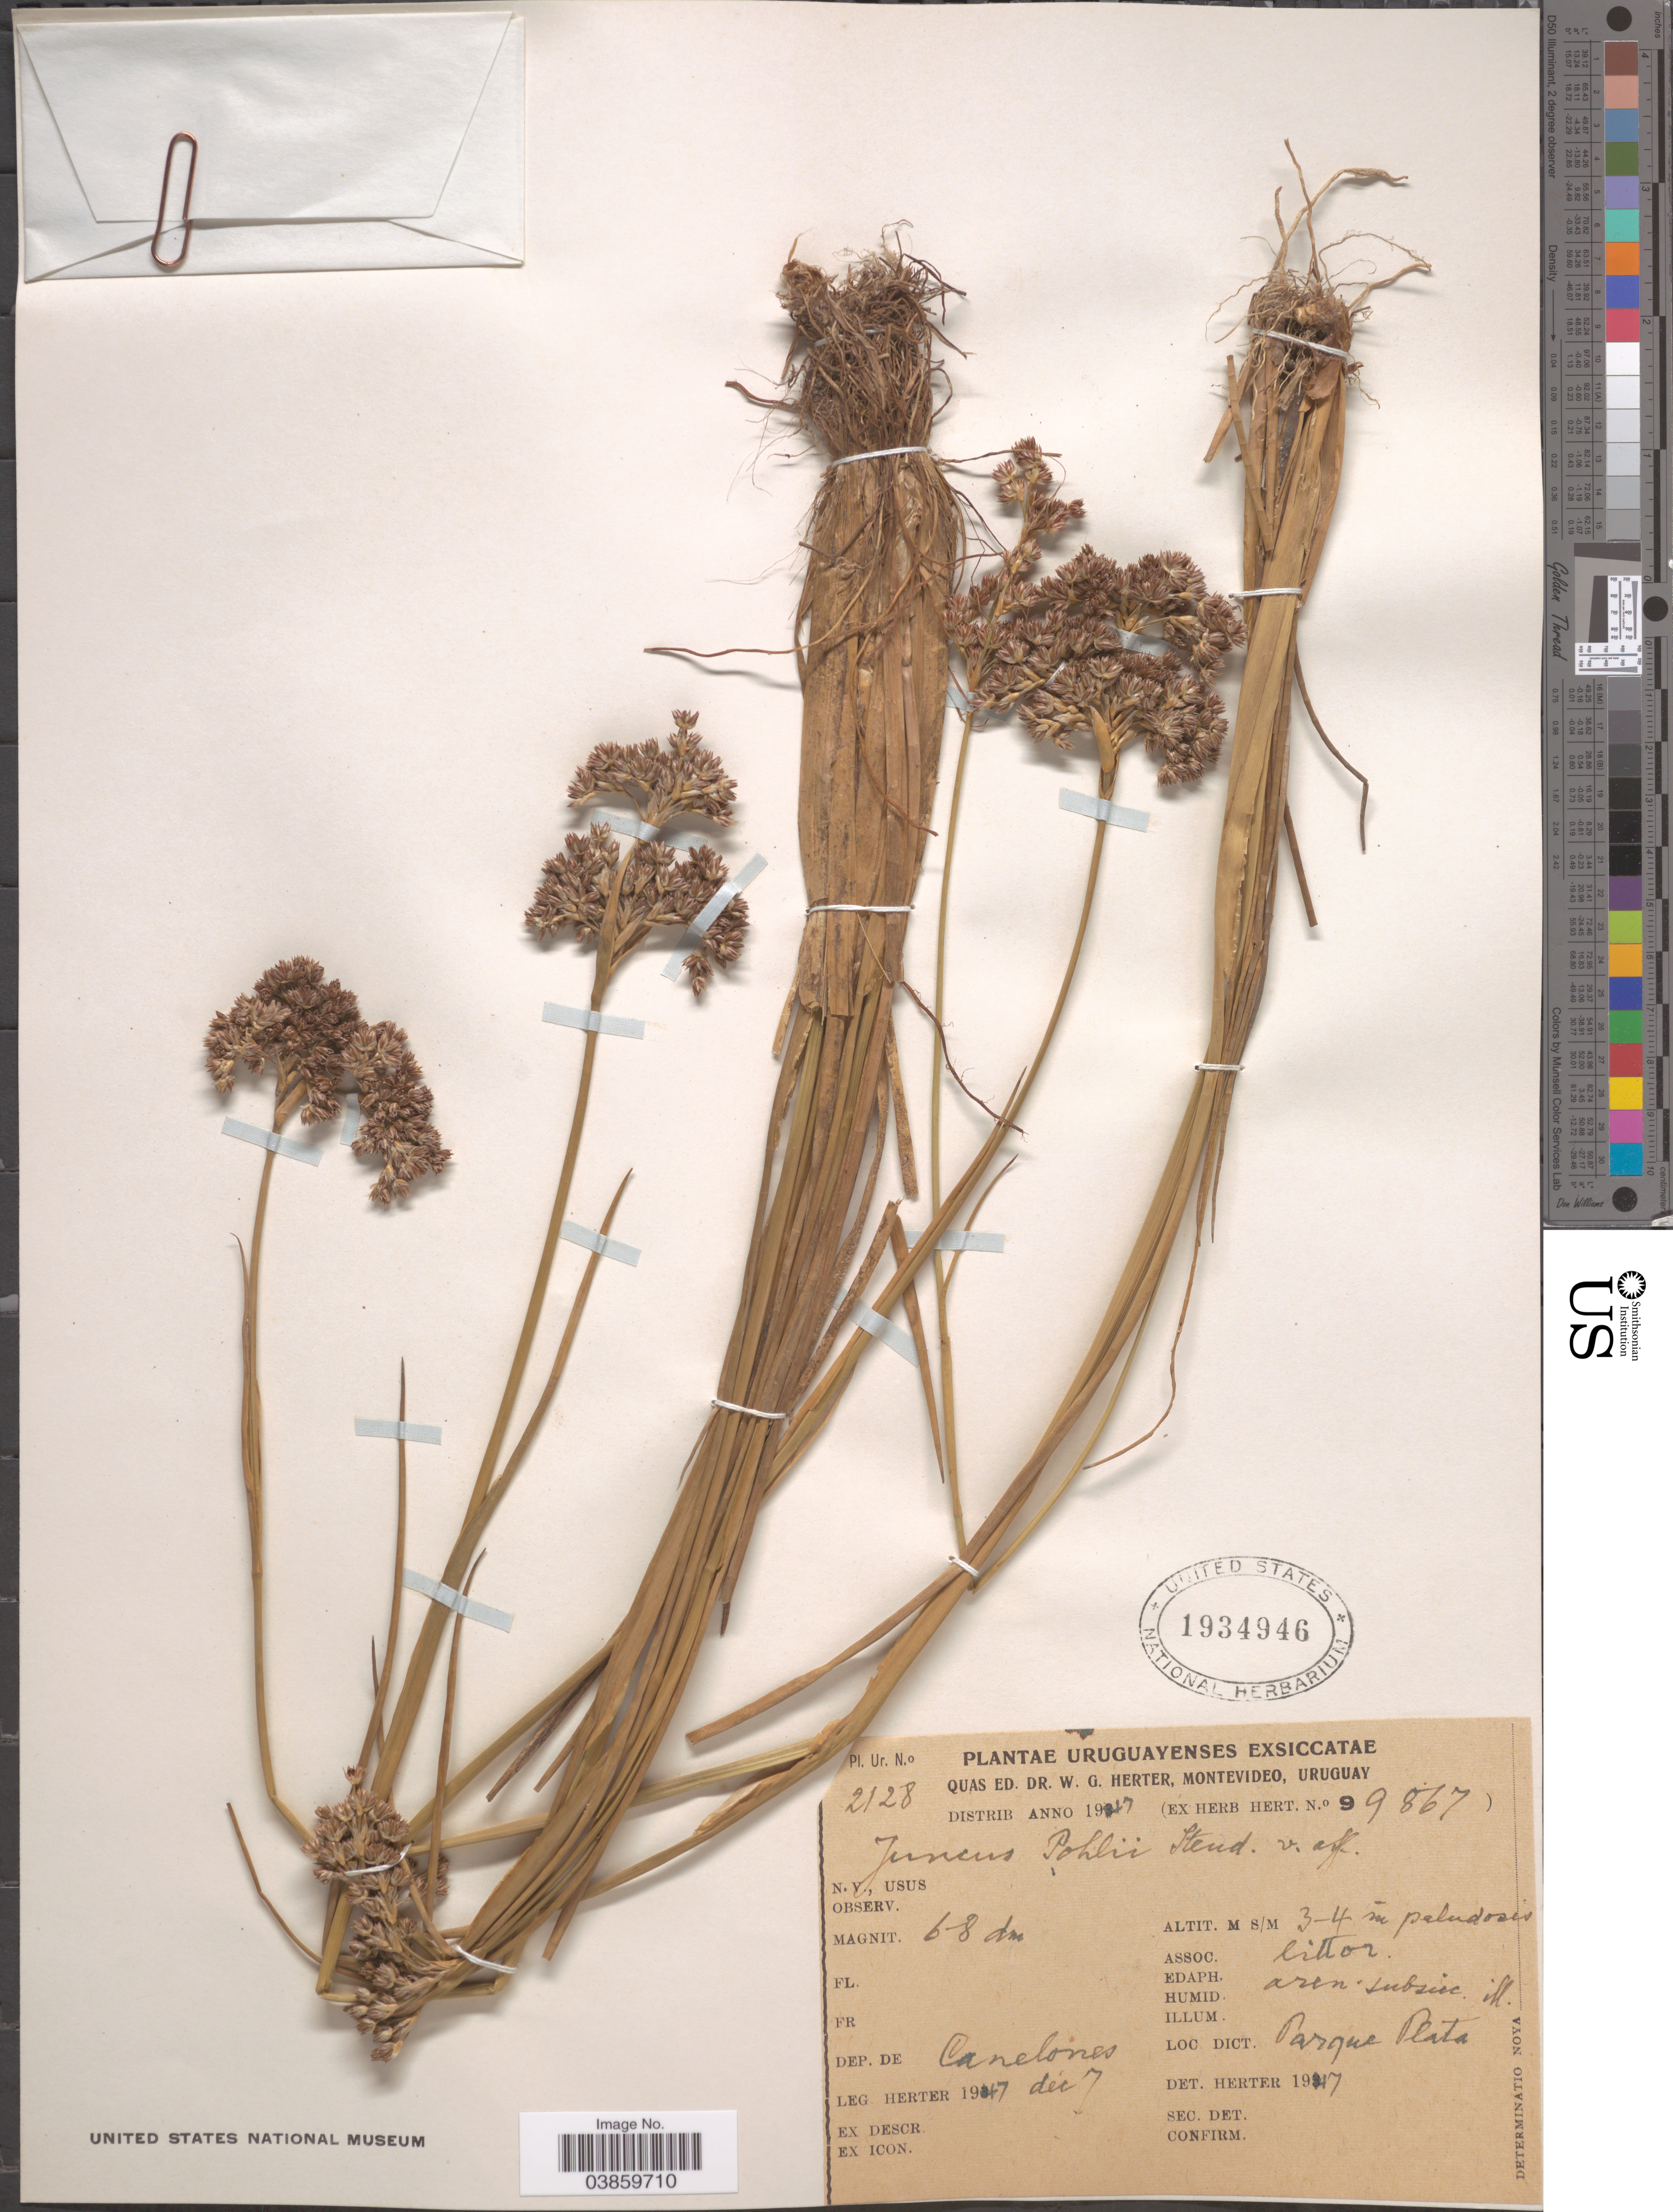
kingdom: Plantae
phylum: Tracheophyta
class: Liliopsida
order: Poales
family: Juncaceae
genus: Juncus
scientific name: Juncus pohlii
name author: Steud.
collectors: W. G. Herter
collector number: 2128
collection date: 1947-12-07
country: Uruguay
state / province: Canelones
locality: Dep. de Canelones. Parque Plata.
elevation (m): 3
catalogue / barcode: US 1934946